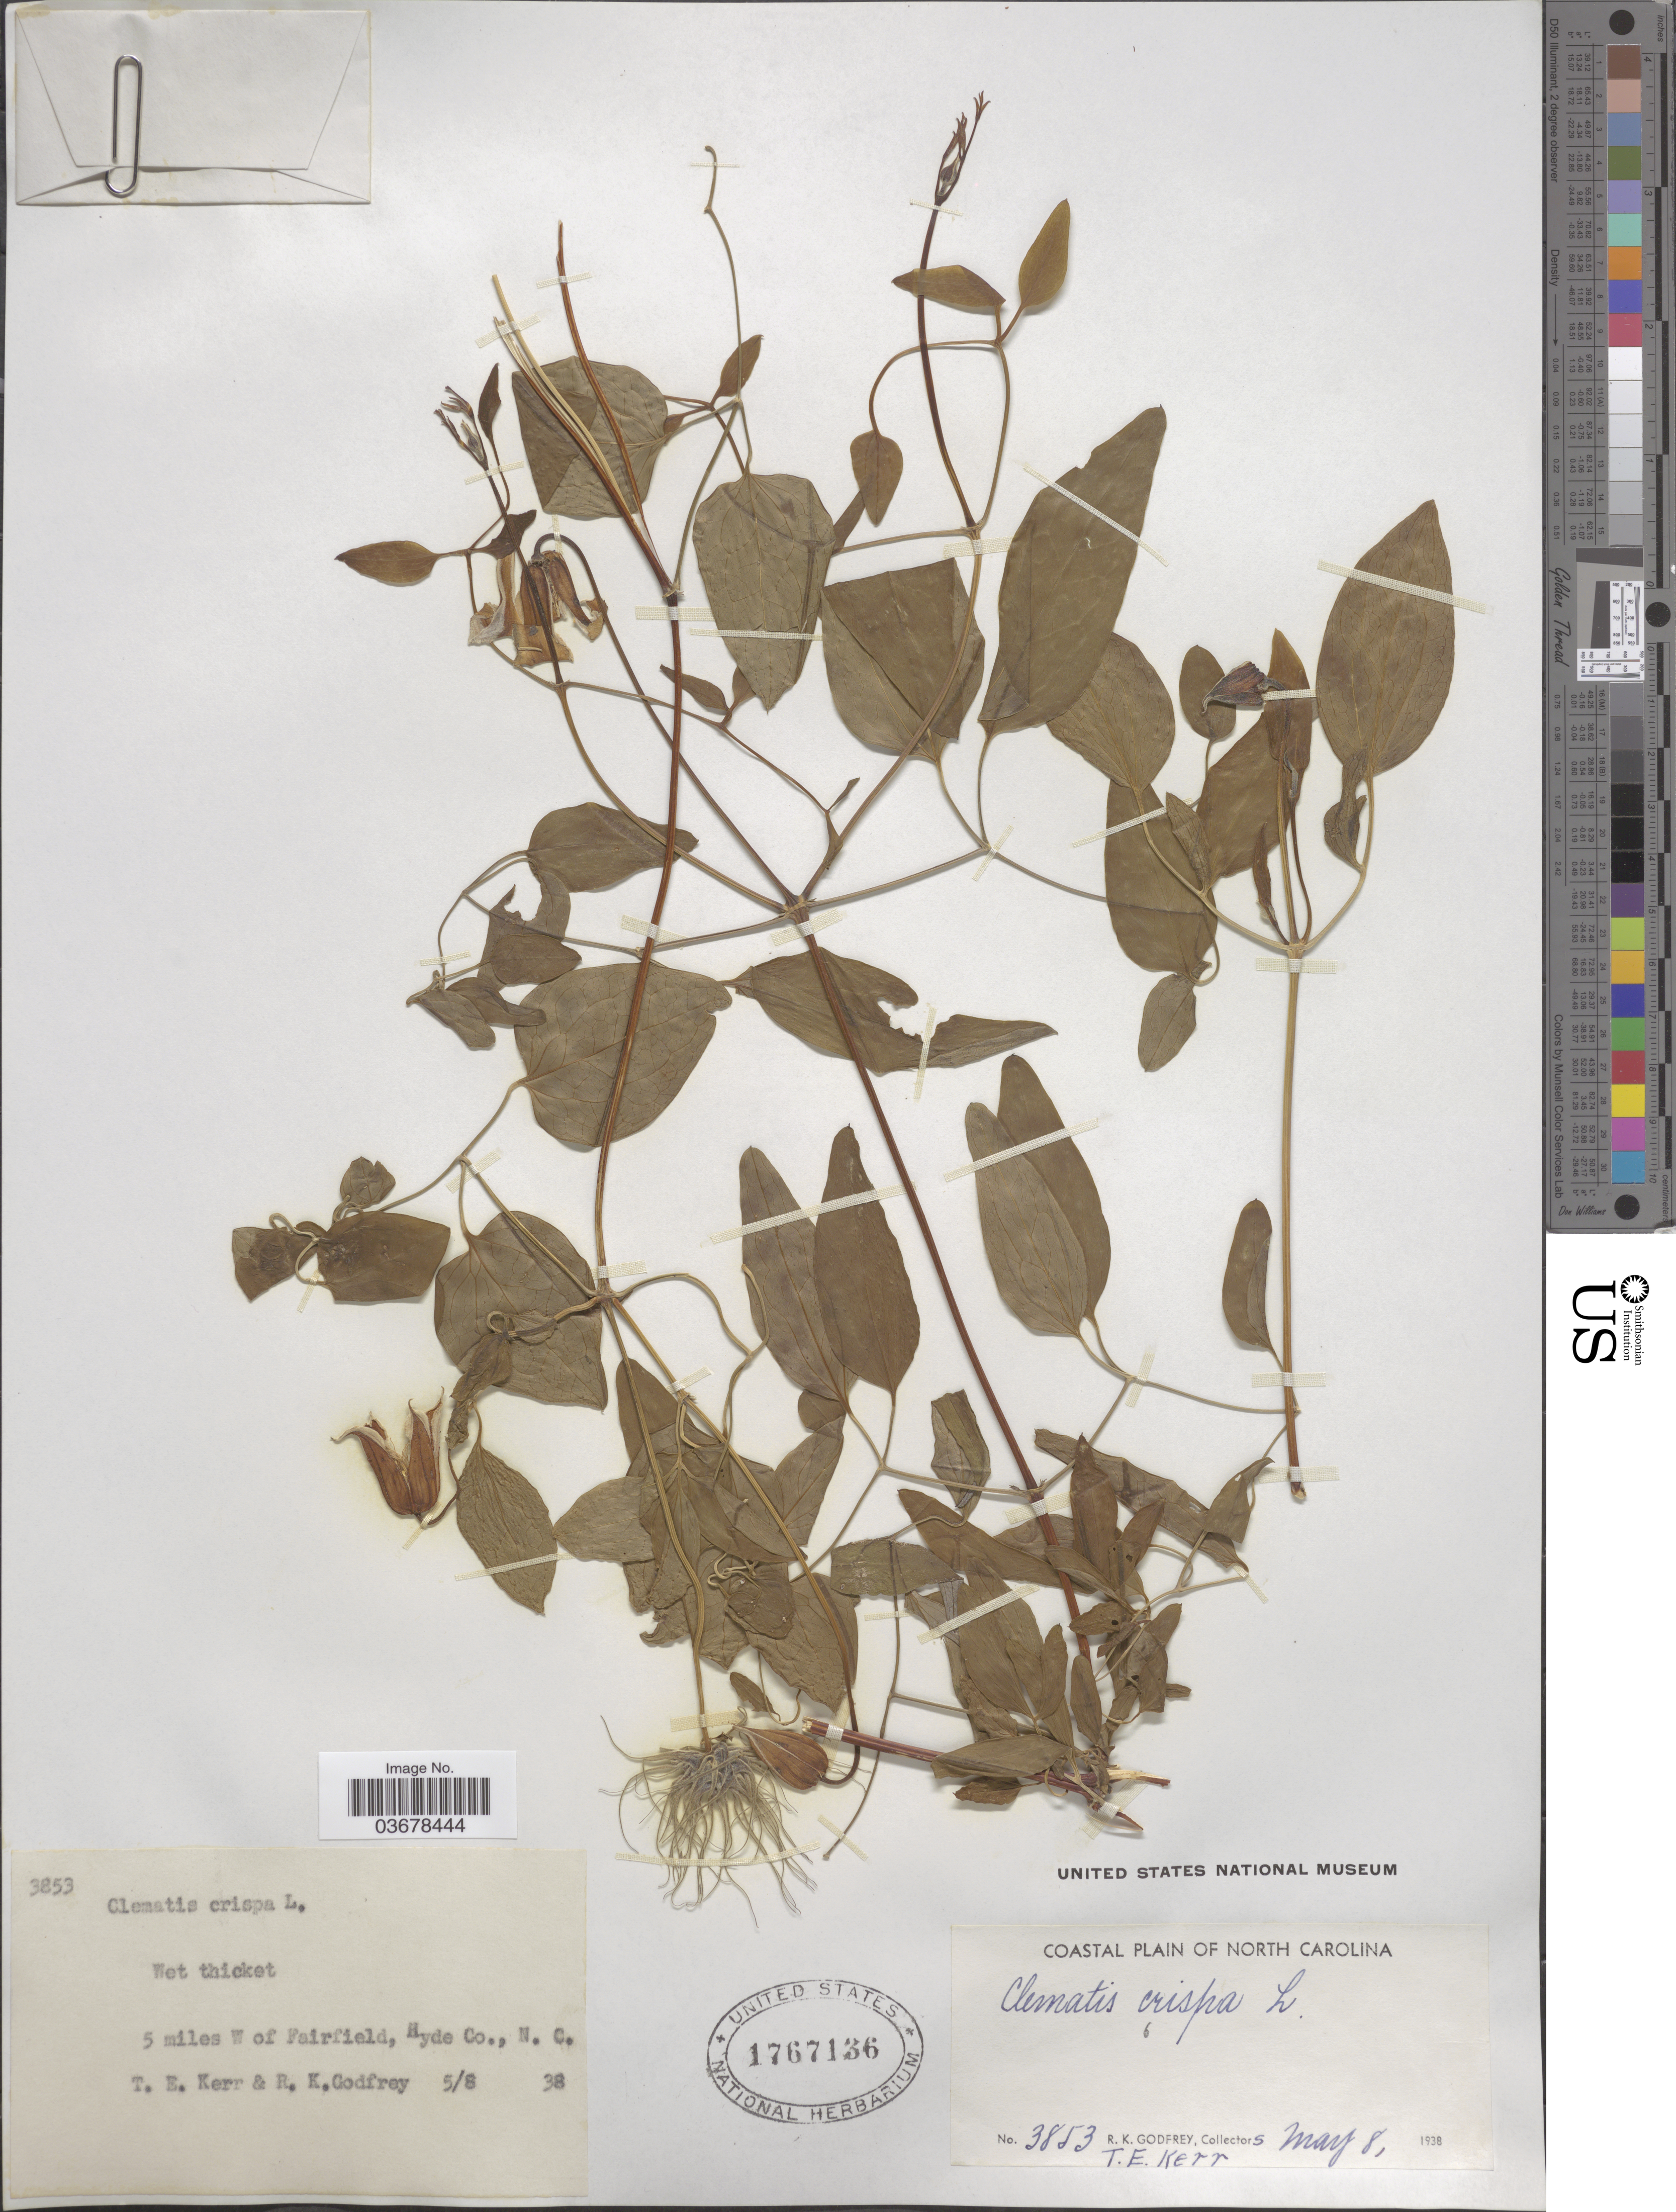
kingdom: Plantae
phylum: Tracheophyta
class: Magnoliopsida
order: Ranunculales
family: Ranunculaceae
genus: Clematis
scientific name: Clematis viorna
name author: L.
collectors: R. K. Godfrey & T. E. Kerr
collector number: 3853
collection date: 1938-05-08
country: United States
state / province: North Carolina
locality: Coastal Plain of North Carolina. Wet thicket. 5 miles W of Fairfield, Hyde Co.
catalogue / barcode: US 1767136